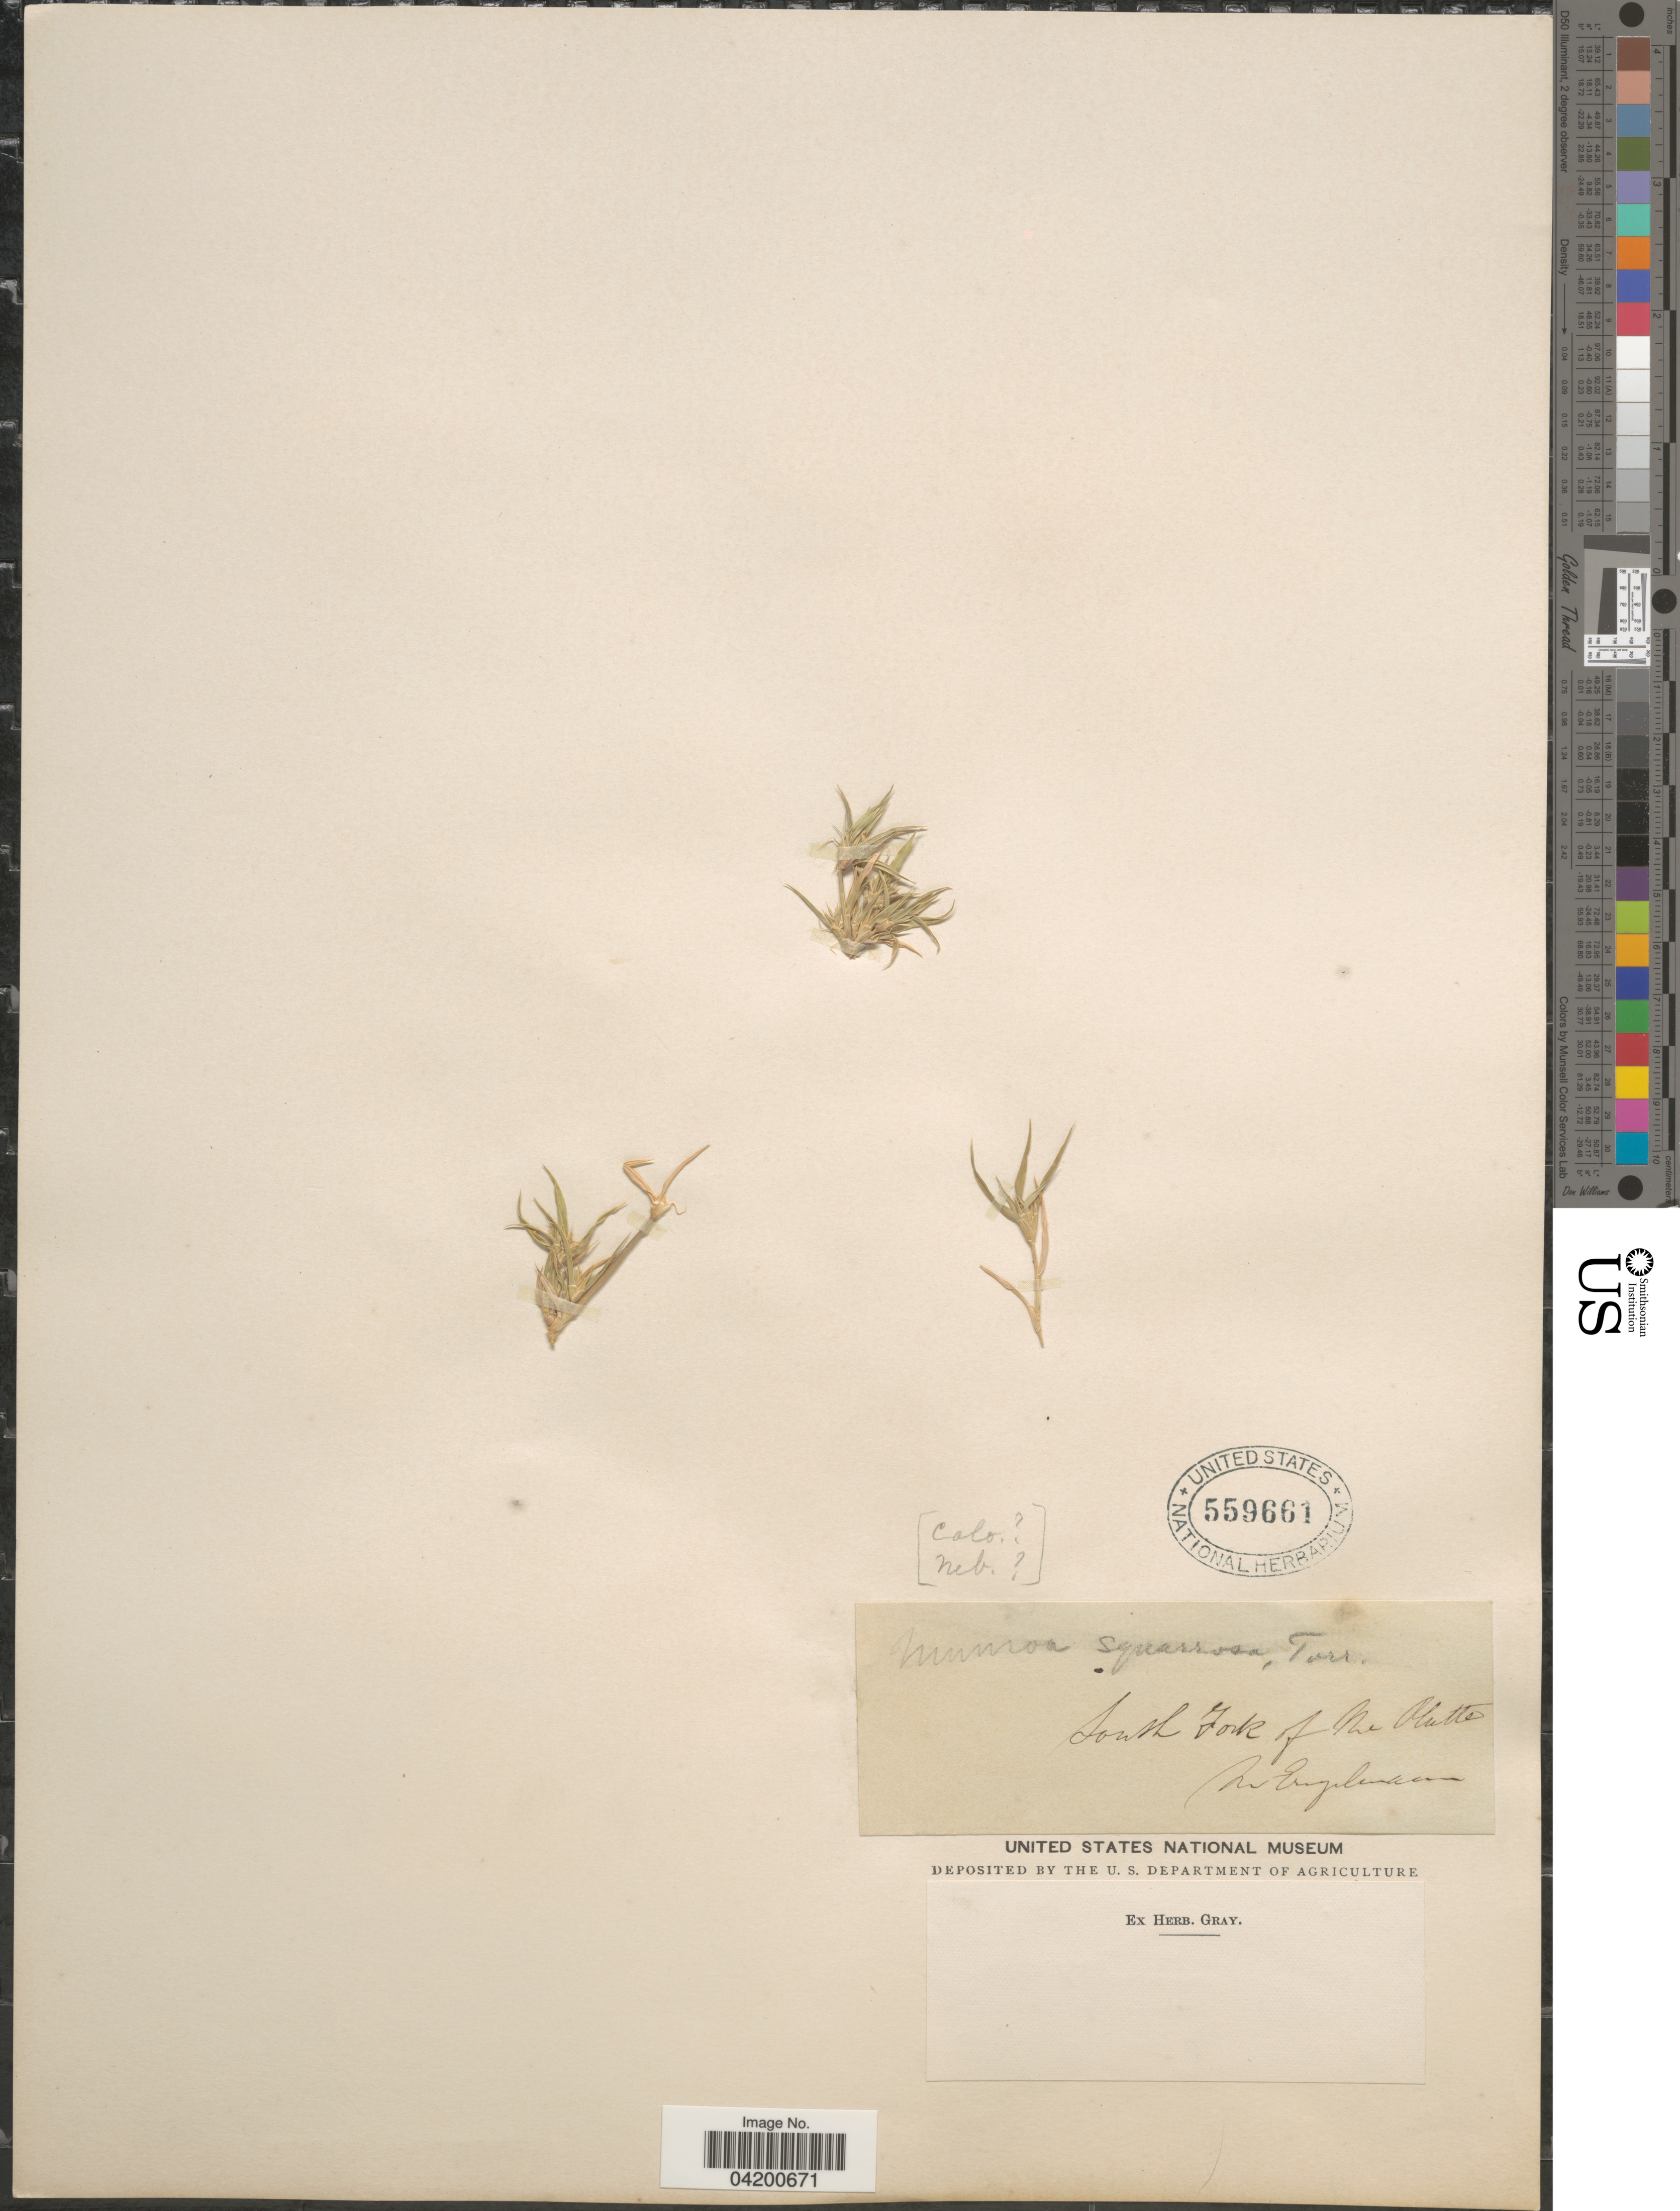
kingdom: Plantae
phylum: Tracheophyta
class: Liliopsida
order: Poales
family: Poaceae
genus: Munroa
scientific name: Munroa squarrosa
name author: (Nutt.) Torr.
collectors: M. Engelmann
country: United States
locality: Colo. [unsure placement] Neb. [unsure placement]. South Fork of the Platte.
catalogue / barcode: US 559661